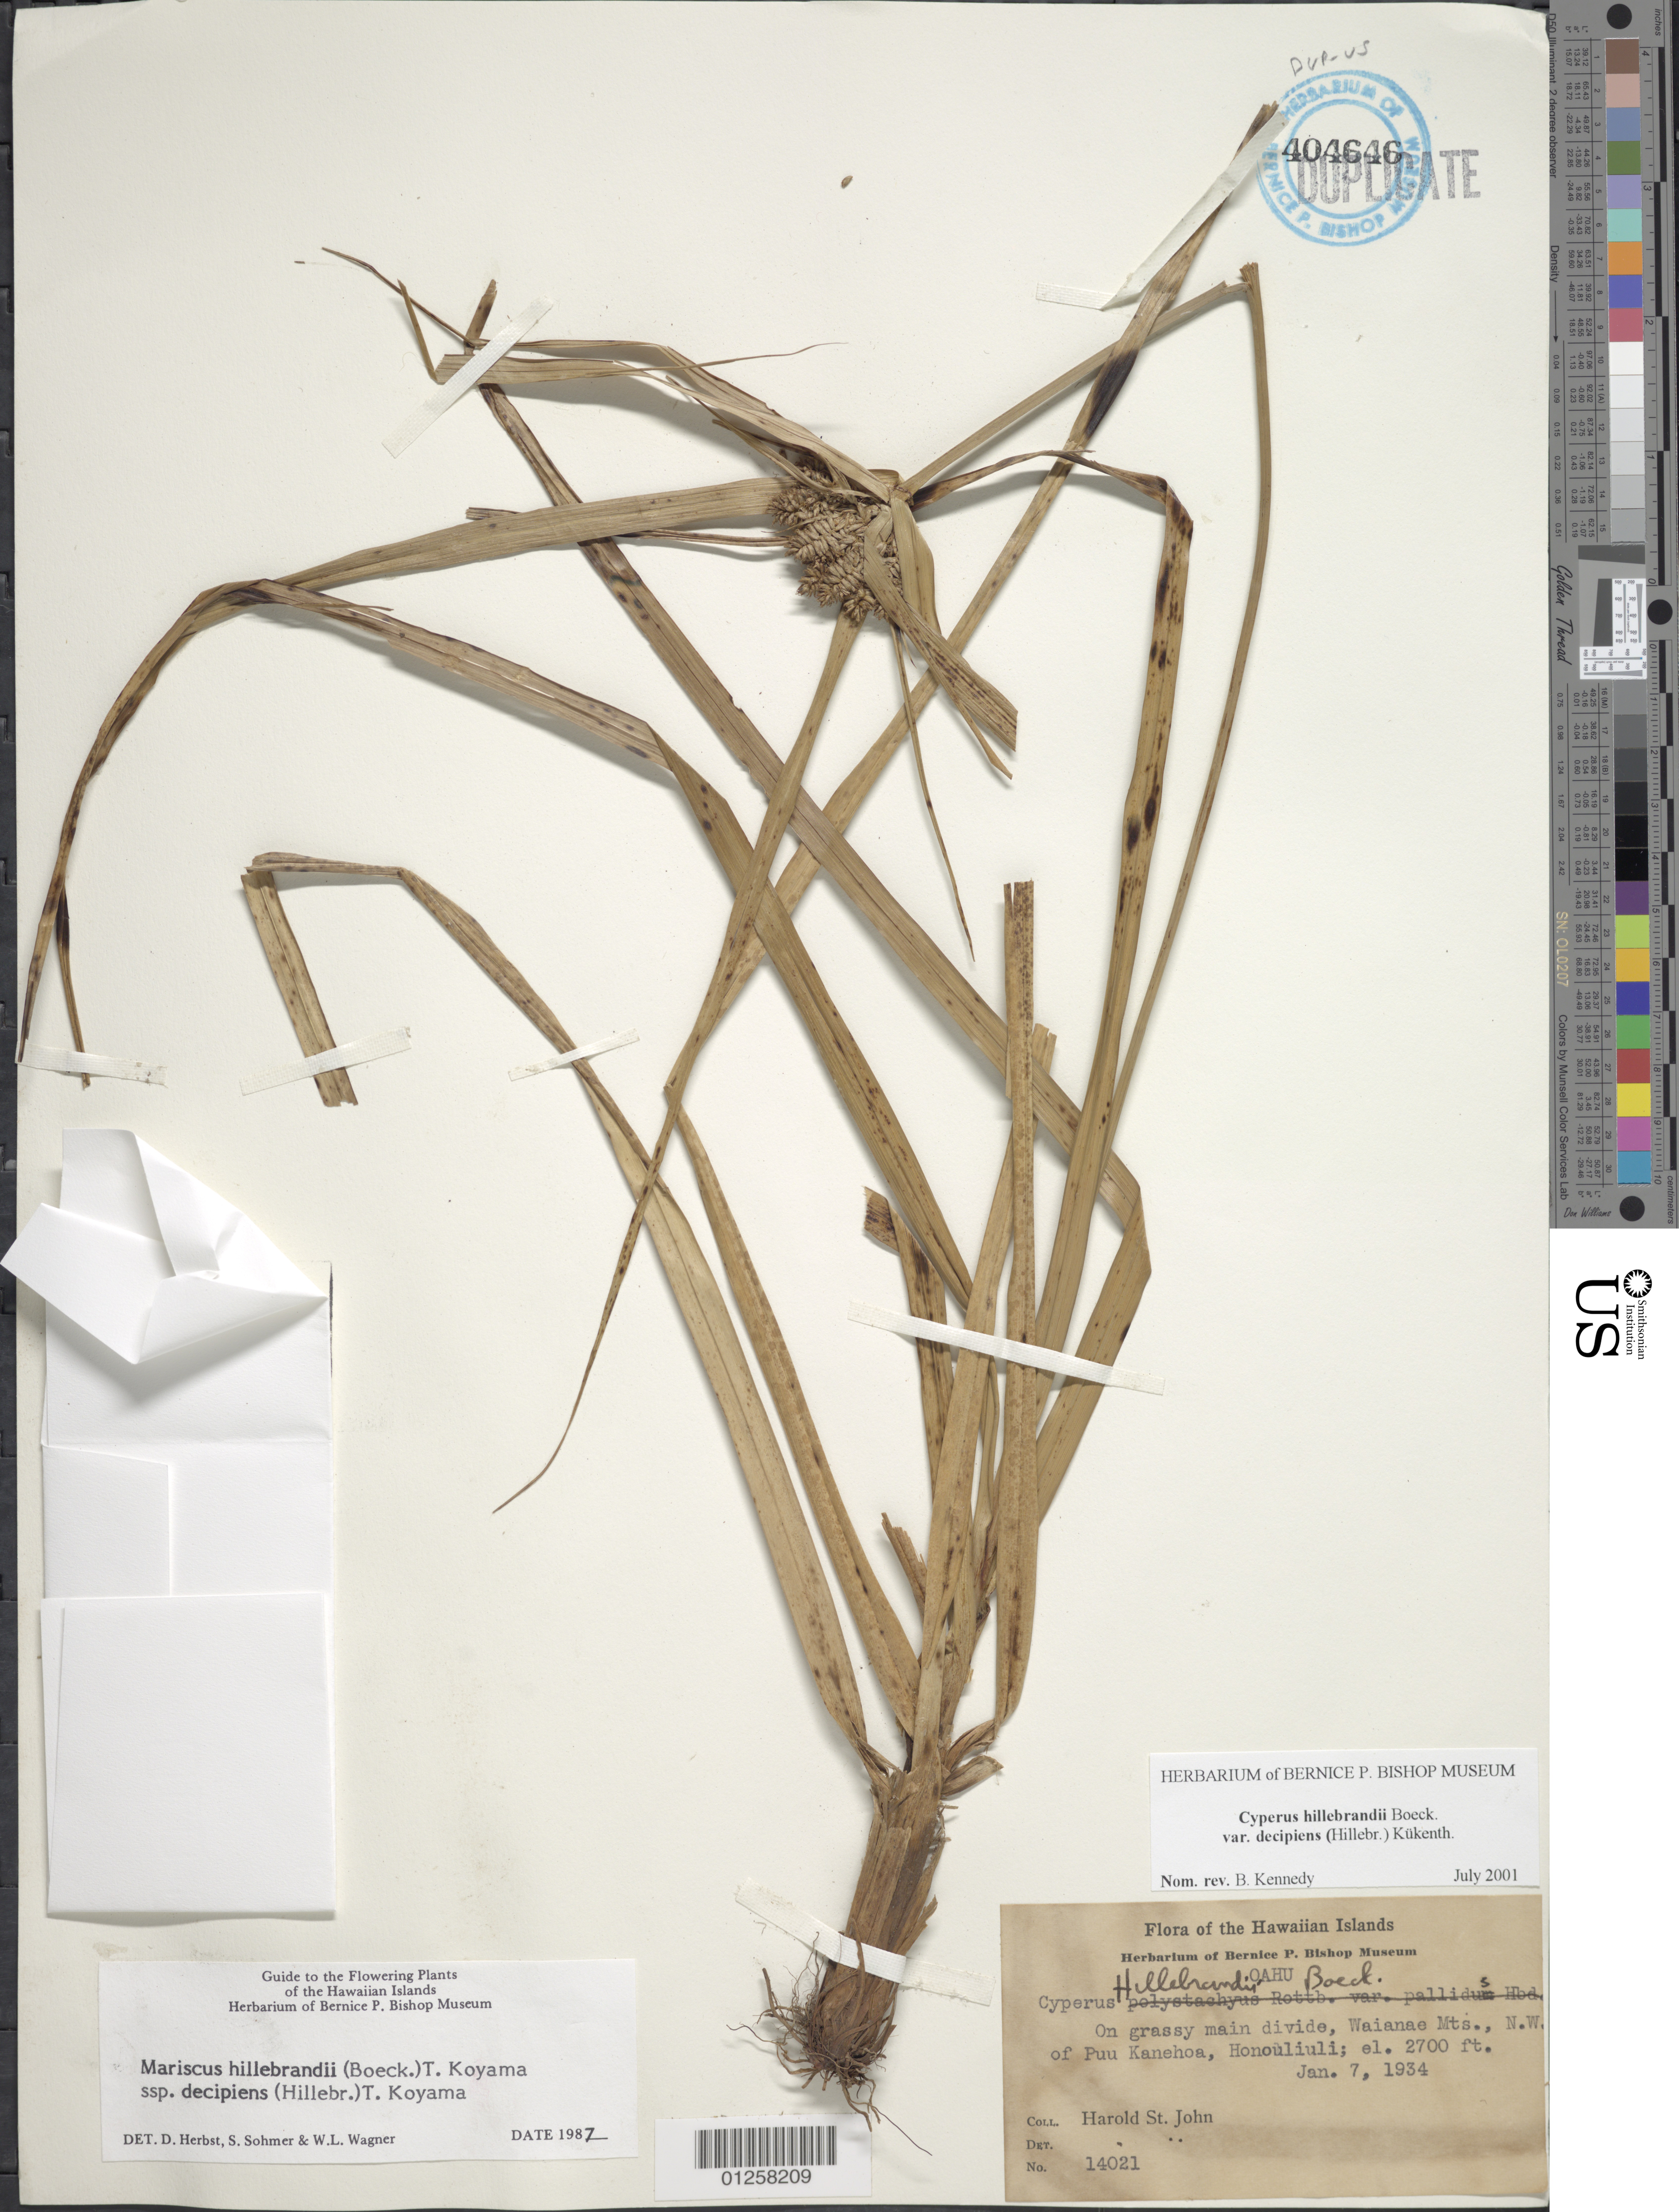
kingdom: Plantae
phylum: Tracheophyta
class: Liliopsida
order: Poales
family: Cyperaceae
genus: Cyperus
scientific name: Cyperus hillebrandii var. decipiens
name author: (Hillebr.) Kük.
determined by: Kennedy, B.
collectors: H. St. John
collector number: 14021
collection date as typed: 7 Jan 1934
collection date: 1934-01-07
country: United States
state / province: Hawaii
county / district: Honolulu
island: Oahu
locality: On grassy main divide, N.W. of Puu Kanehoa, Waianae Mts., Honoliuli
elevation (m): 823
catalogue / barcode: US 3416104